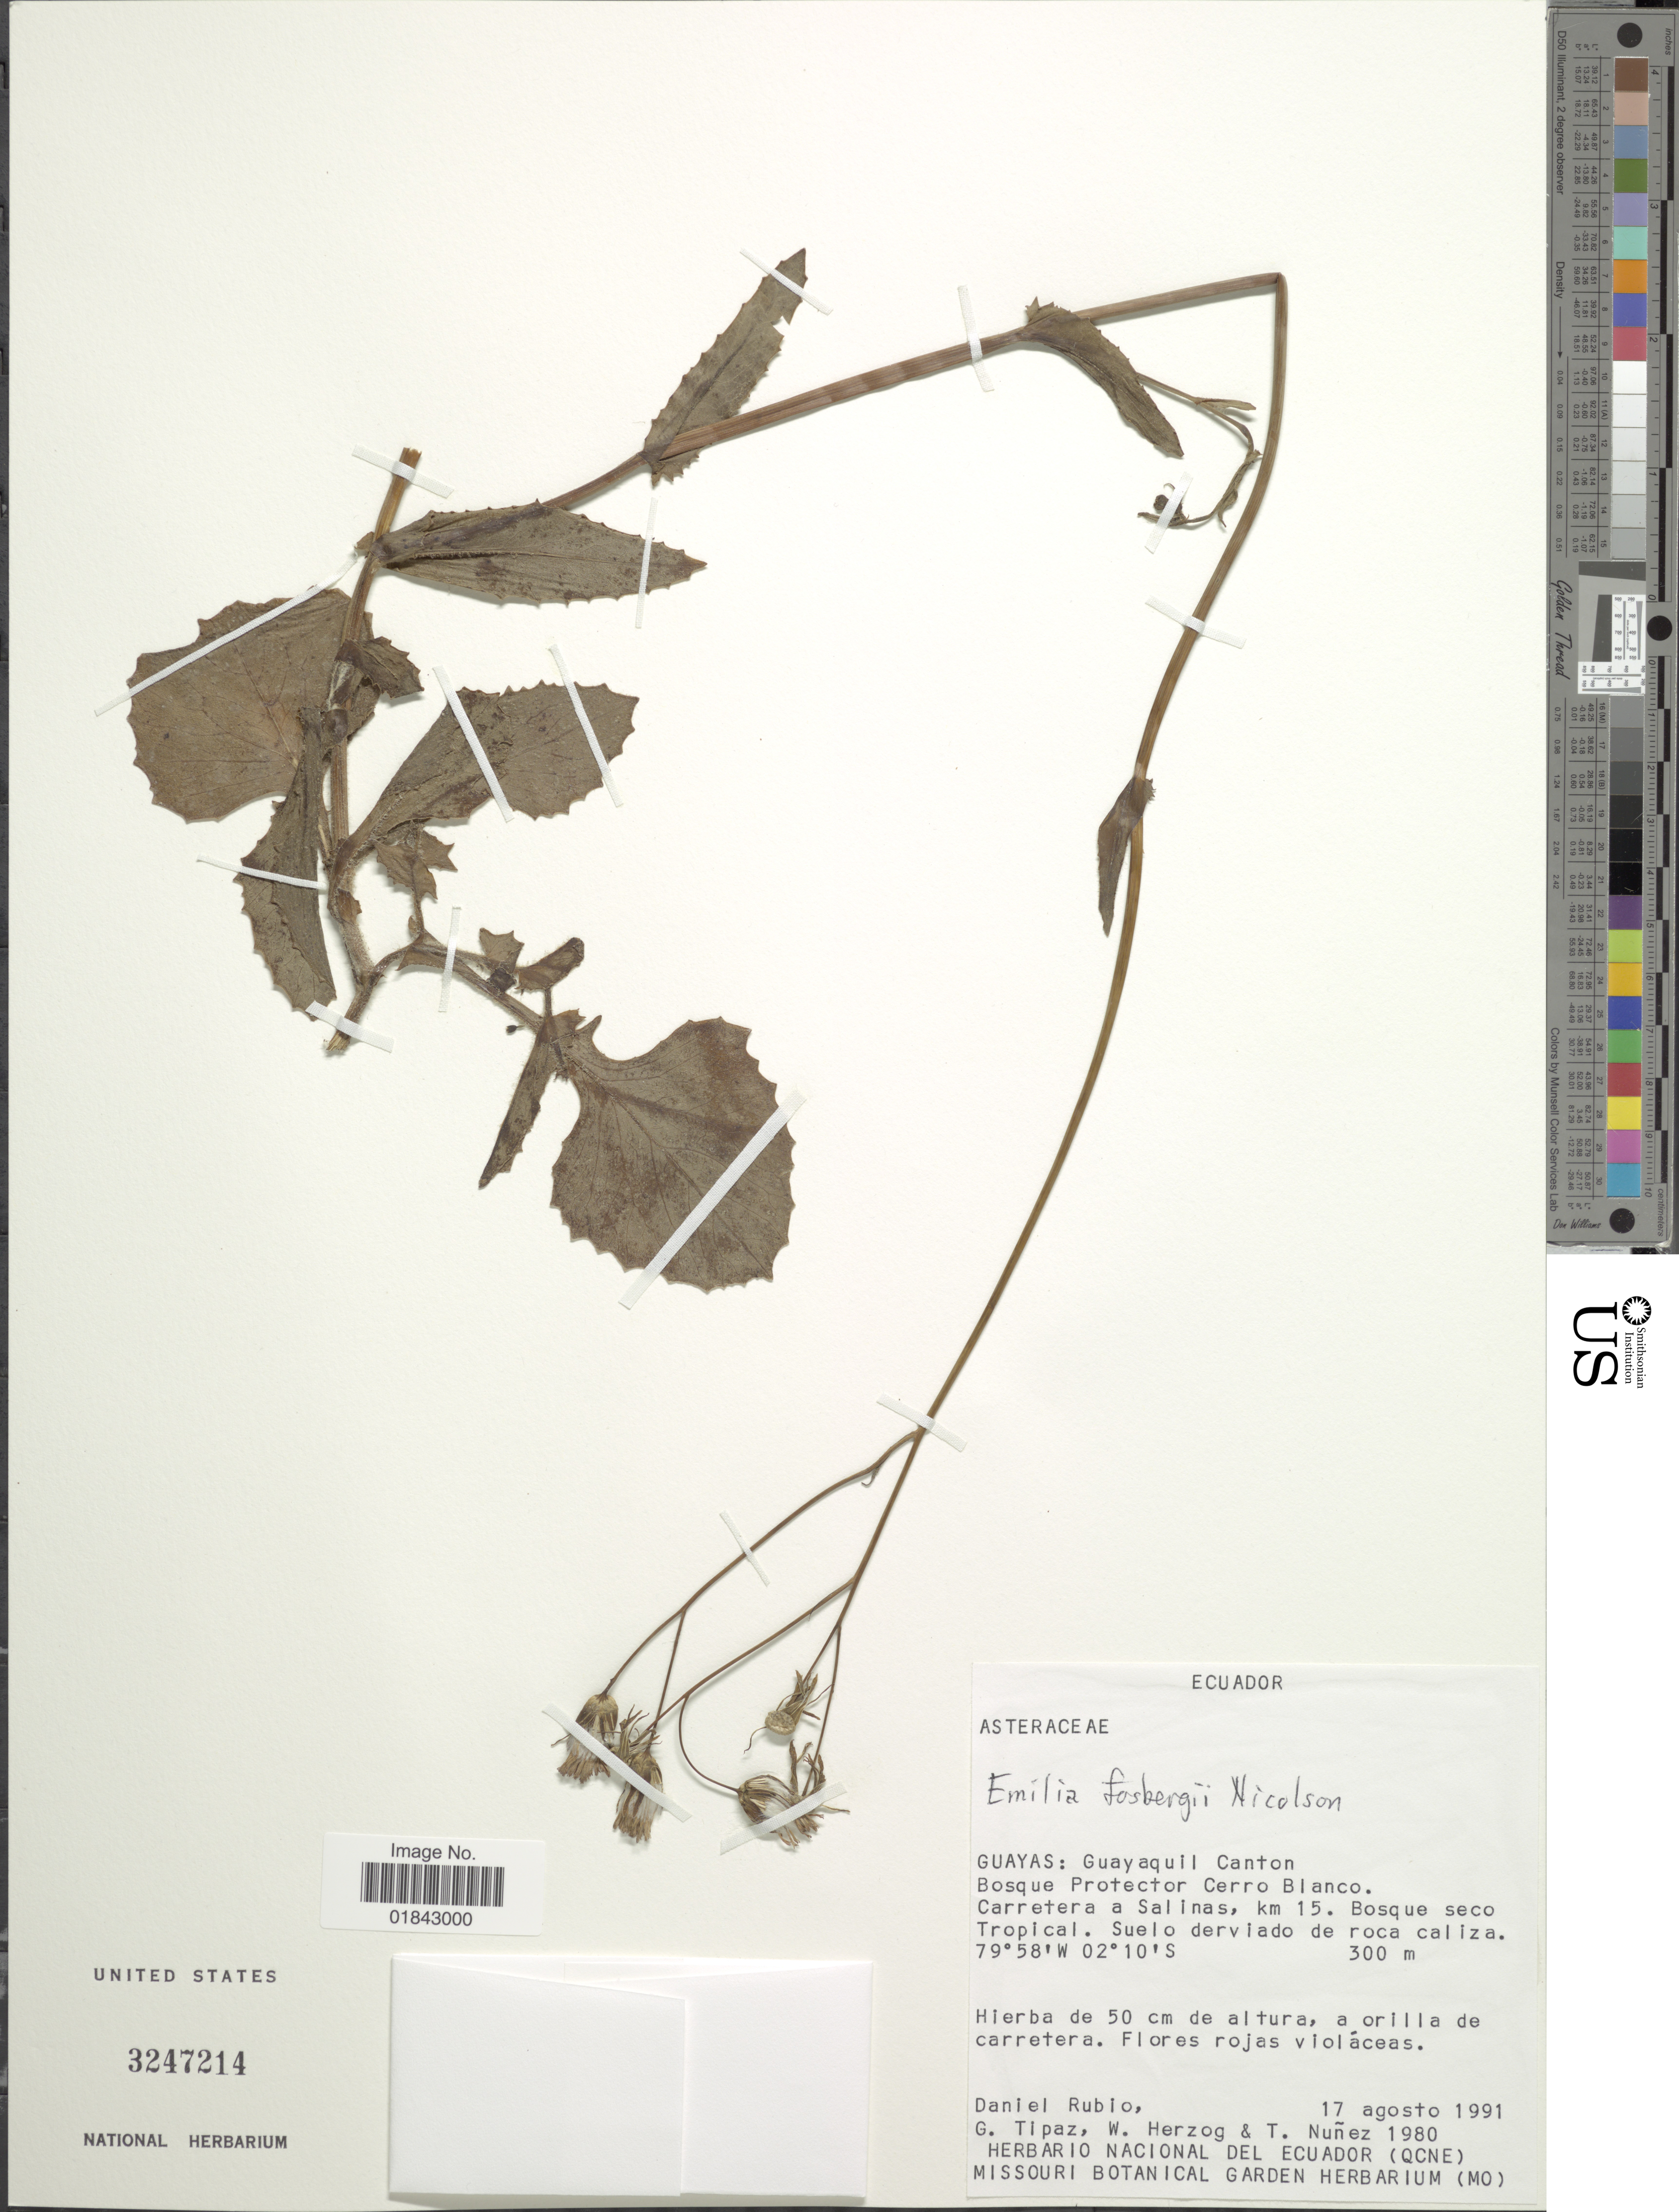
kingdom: Plantae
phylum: Tracheophyta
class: Magnoliopsida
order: Asterales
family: Asteraceae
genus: Emilia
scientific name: Emilia fosbergii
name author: Nicolson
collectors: D. Rubio, G. Tipaz, W. Herzog & T. Núñez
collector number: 1980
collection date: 1991-08-17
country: Ecuador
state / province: Guayas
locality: Guayaquil Canton Bosque Protector Cerro Blanco, Carretera a Salinas, km 15. Bosque seco Tropical, suleo derviado de roca caliza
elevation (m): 300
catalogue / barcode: US 3247214